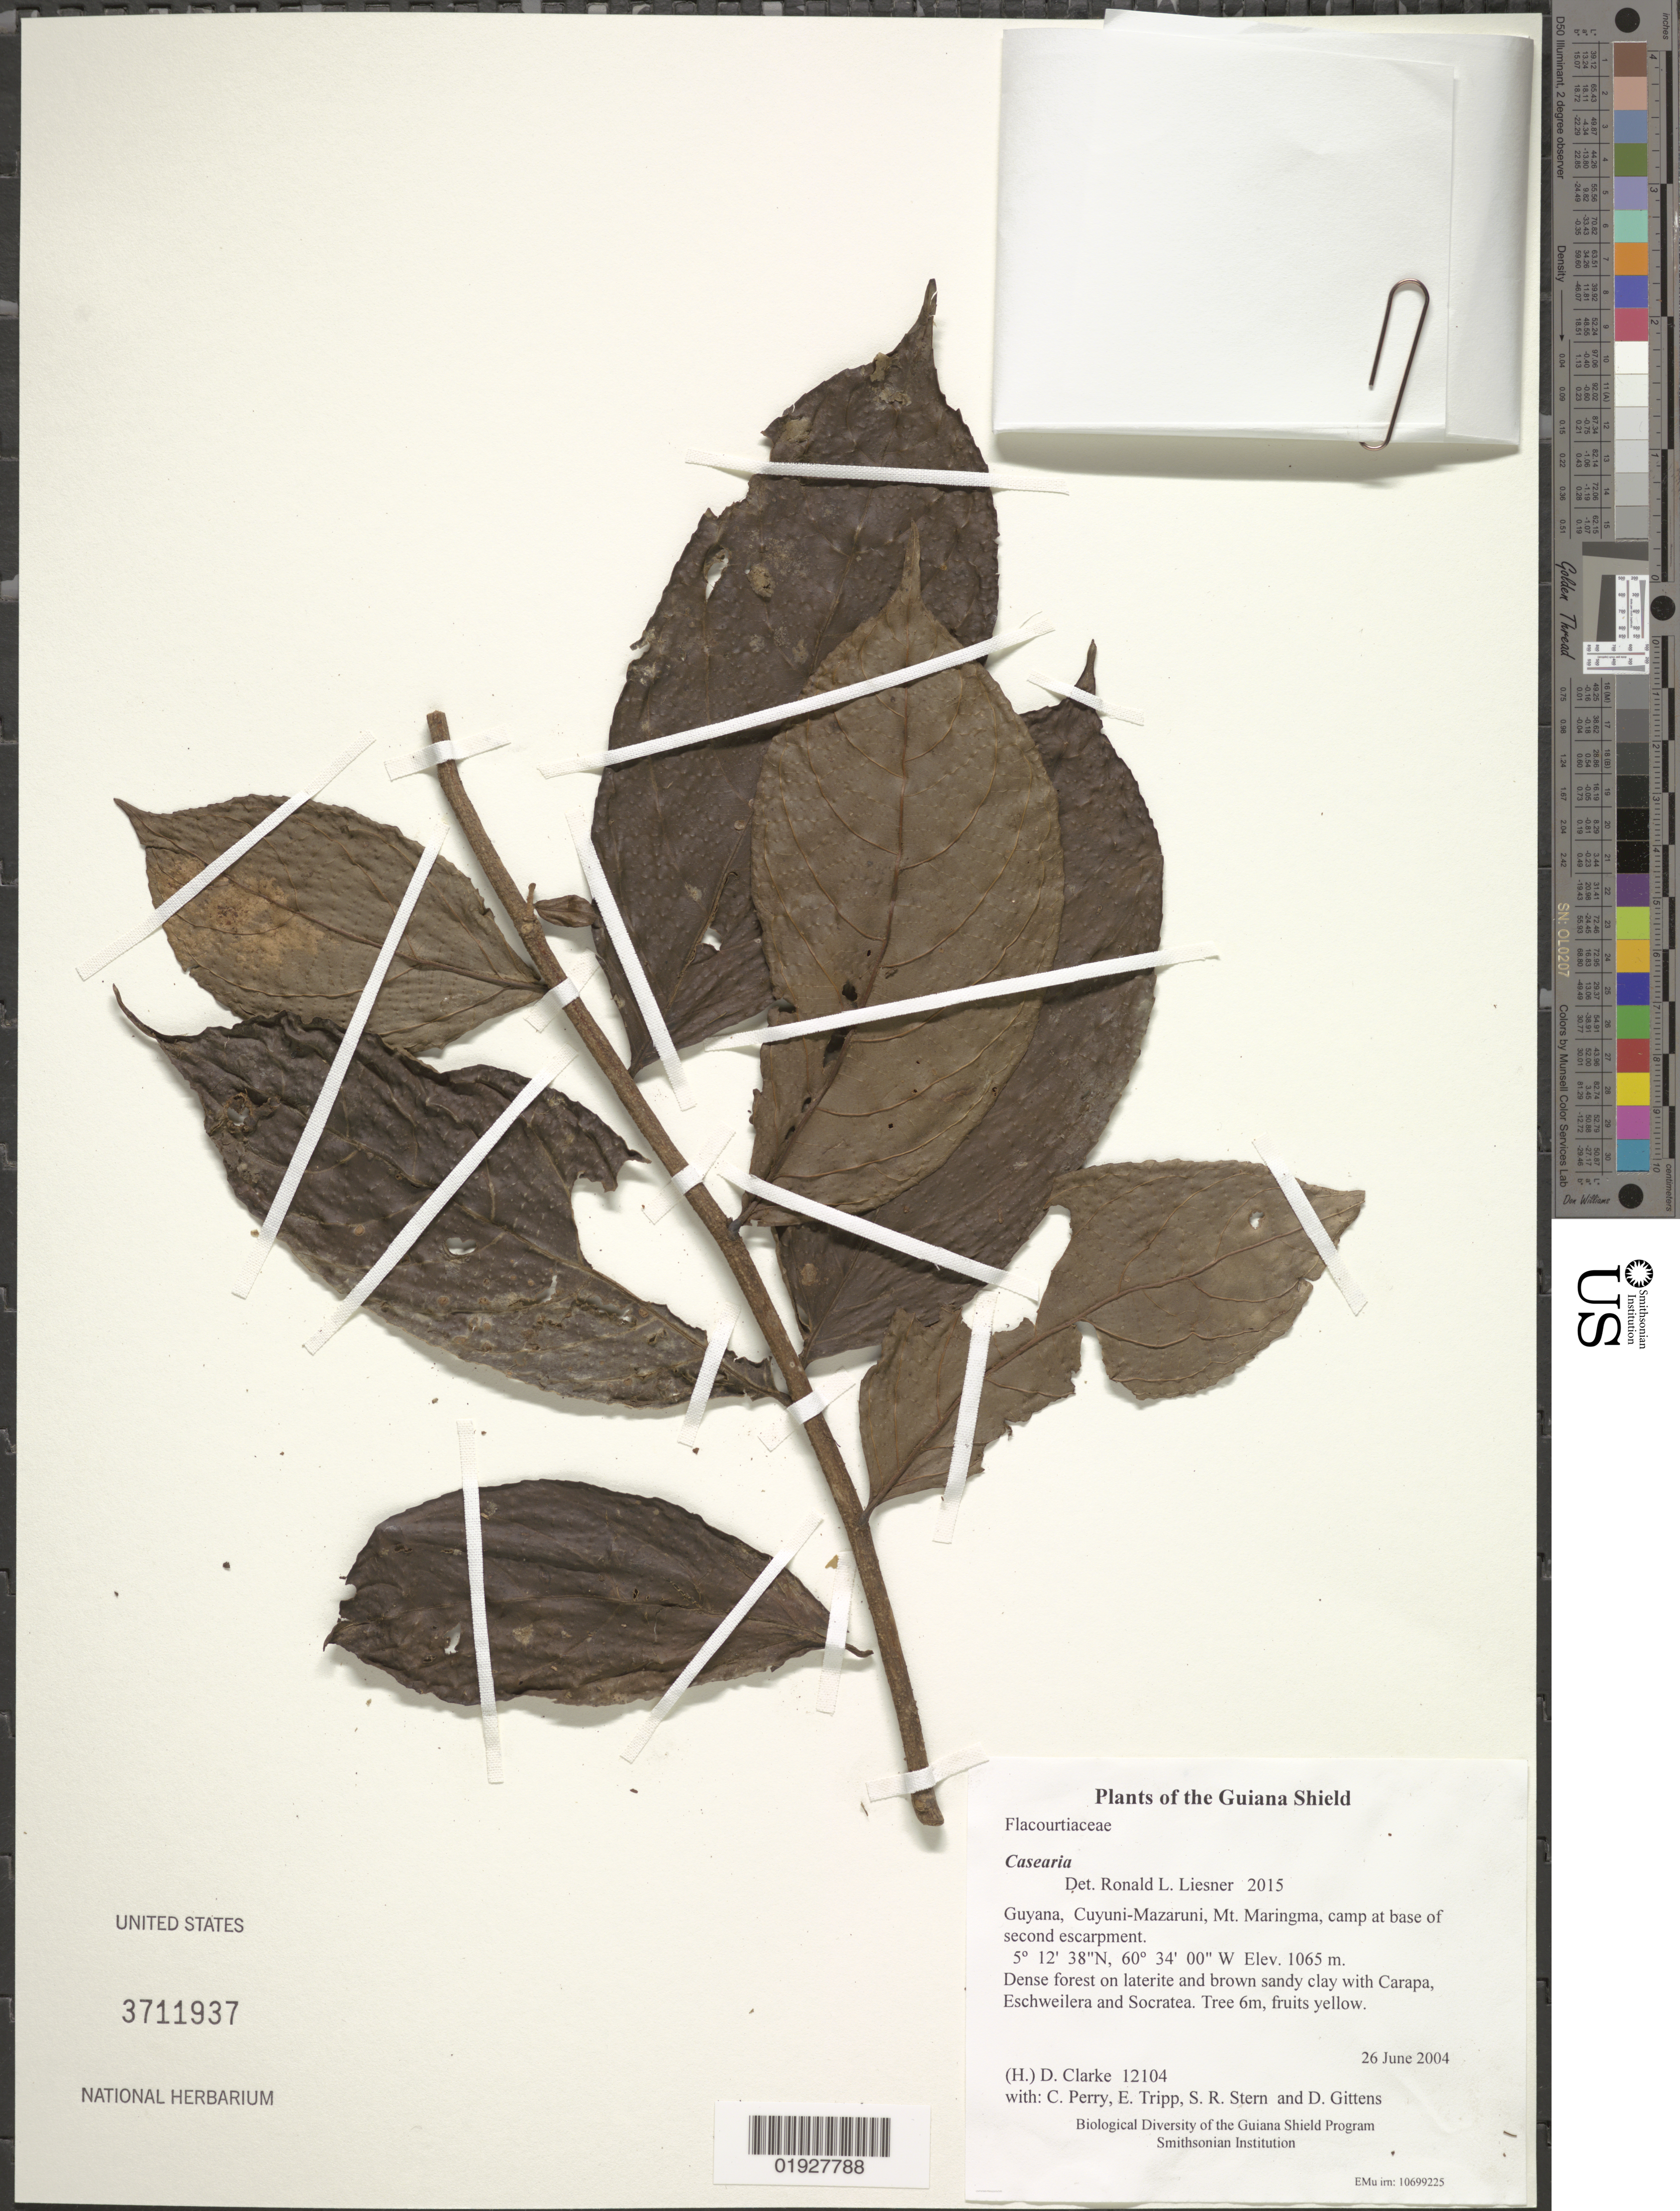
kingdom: Plantae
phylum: Tracheophyta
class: Magnoliopsida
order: Malpighiales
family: Salicaceae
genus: Casearia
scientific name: Casearia sp.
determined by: Liesner, R. L.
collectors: H. D. Clarke, C. Perry, E. Tripp, S. R. Stern & D. Gittens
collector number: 12104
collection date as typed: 26 June 2004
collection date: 2004-06-26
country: Guyana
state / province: Cuyuni-Mazaruni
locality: Mt. Maringma, camp at base of second escarpment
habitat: Dense forest on laterite and brown sandy clay with Carapa, Eschweilera and Socratea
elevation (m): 1065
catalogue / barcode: US 3711937